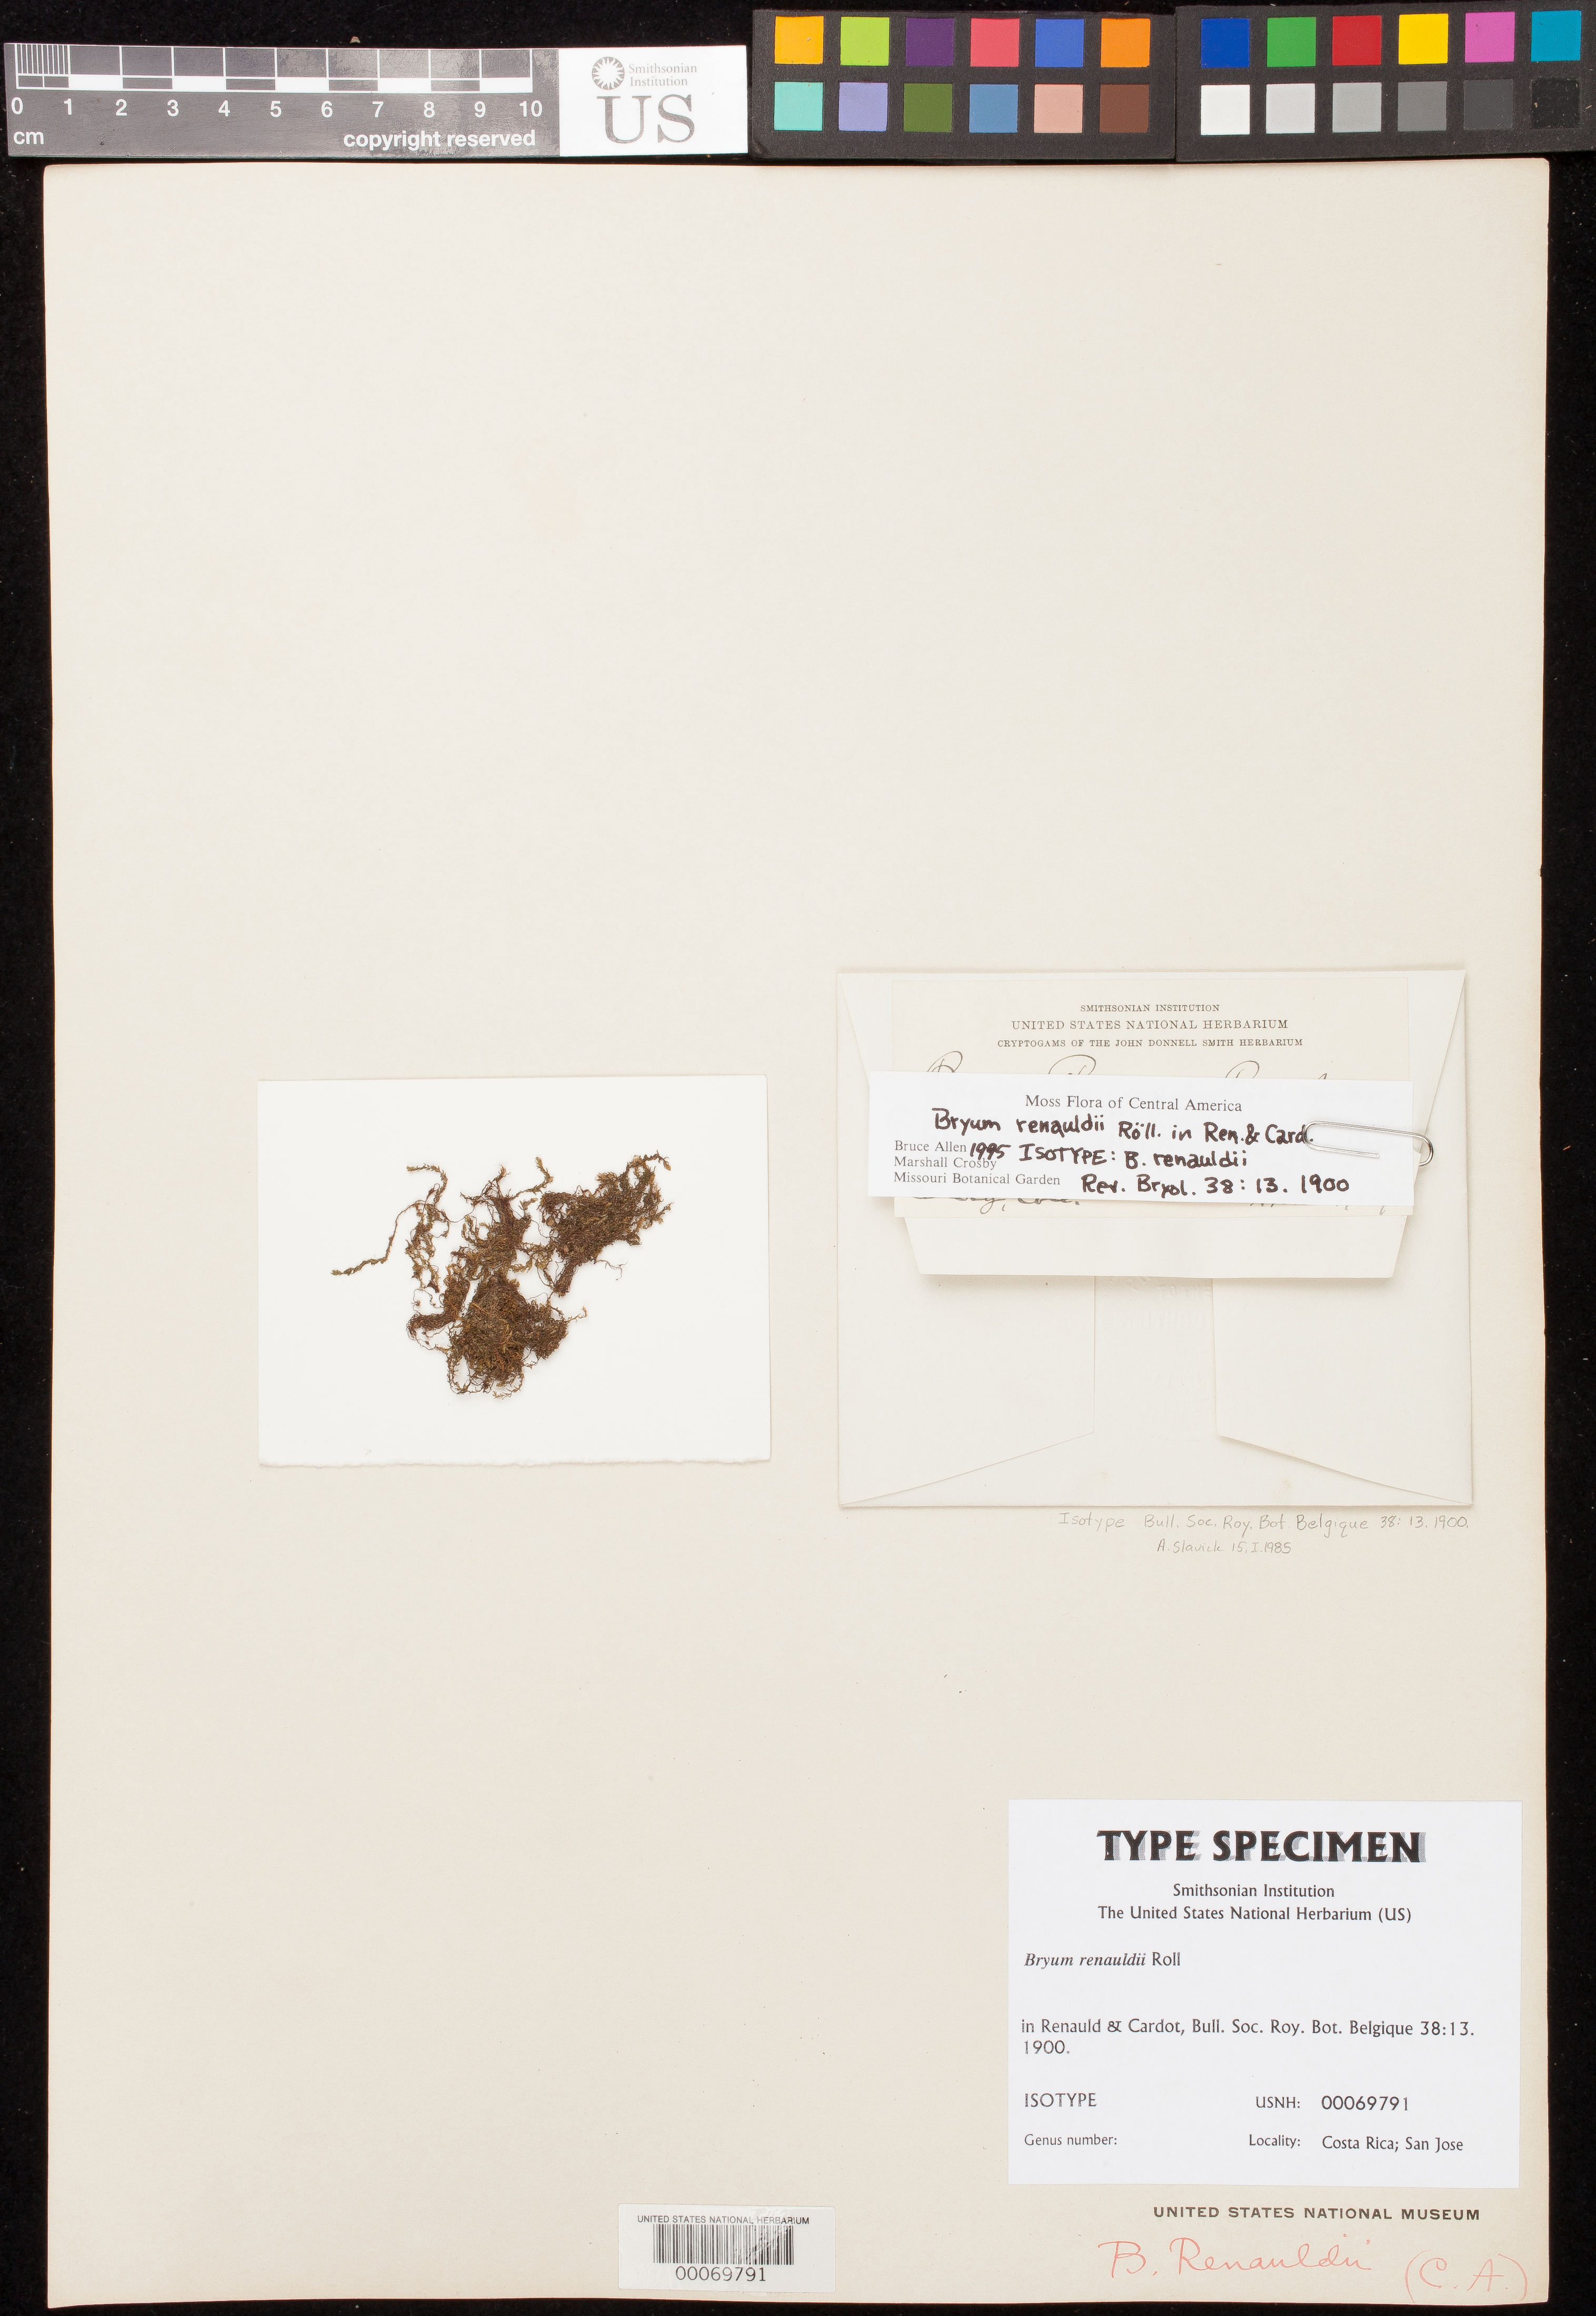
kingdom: Plantae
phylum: Bryophyta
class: Bryopsida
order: Bryales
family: Bryaceae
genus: Bryum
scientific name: Bryum renauldii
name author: Roll in Renauld & Cardot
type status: Isotype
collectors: C. S. Sargent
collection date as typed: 07 Apr 1895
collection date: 1895-04-07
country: Costa Rica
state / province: San José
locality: Sanchez, near San Jose.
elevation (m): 1219